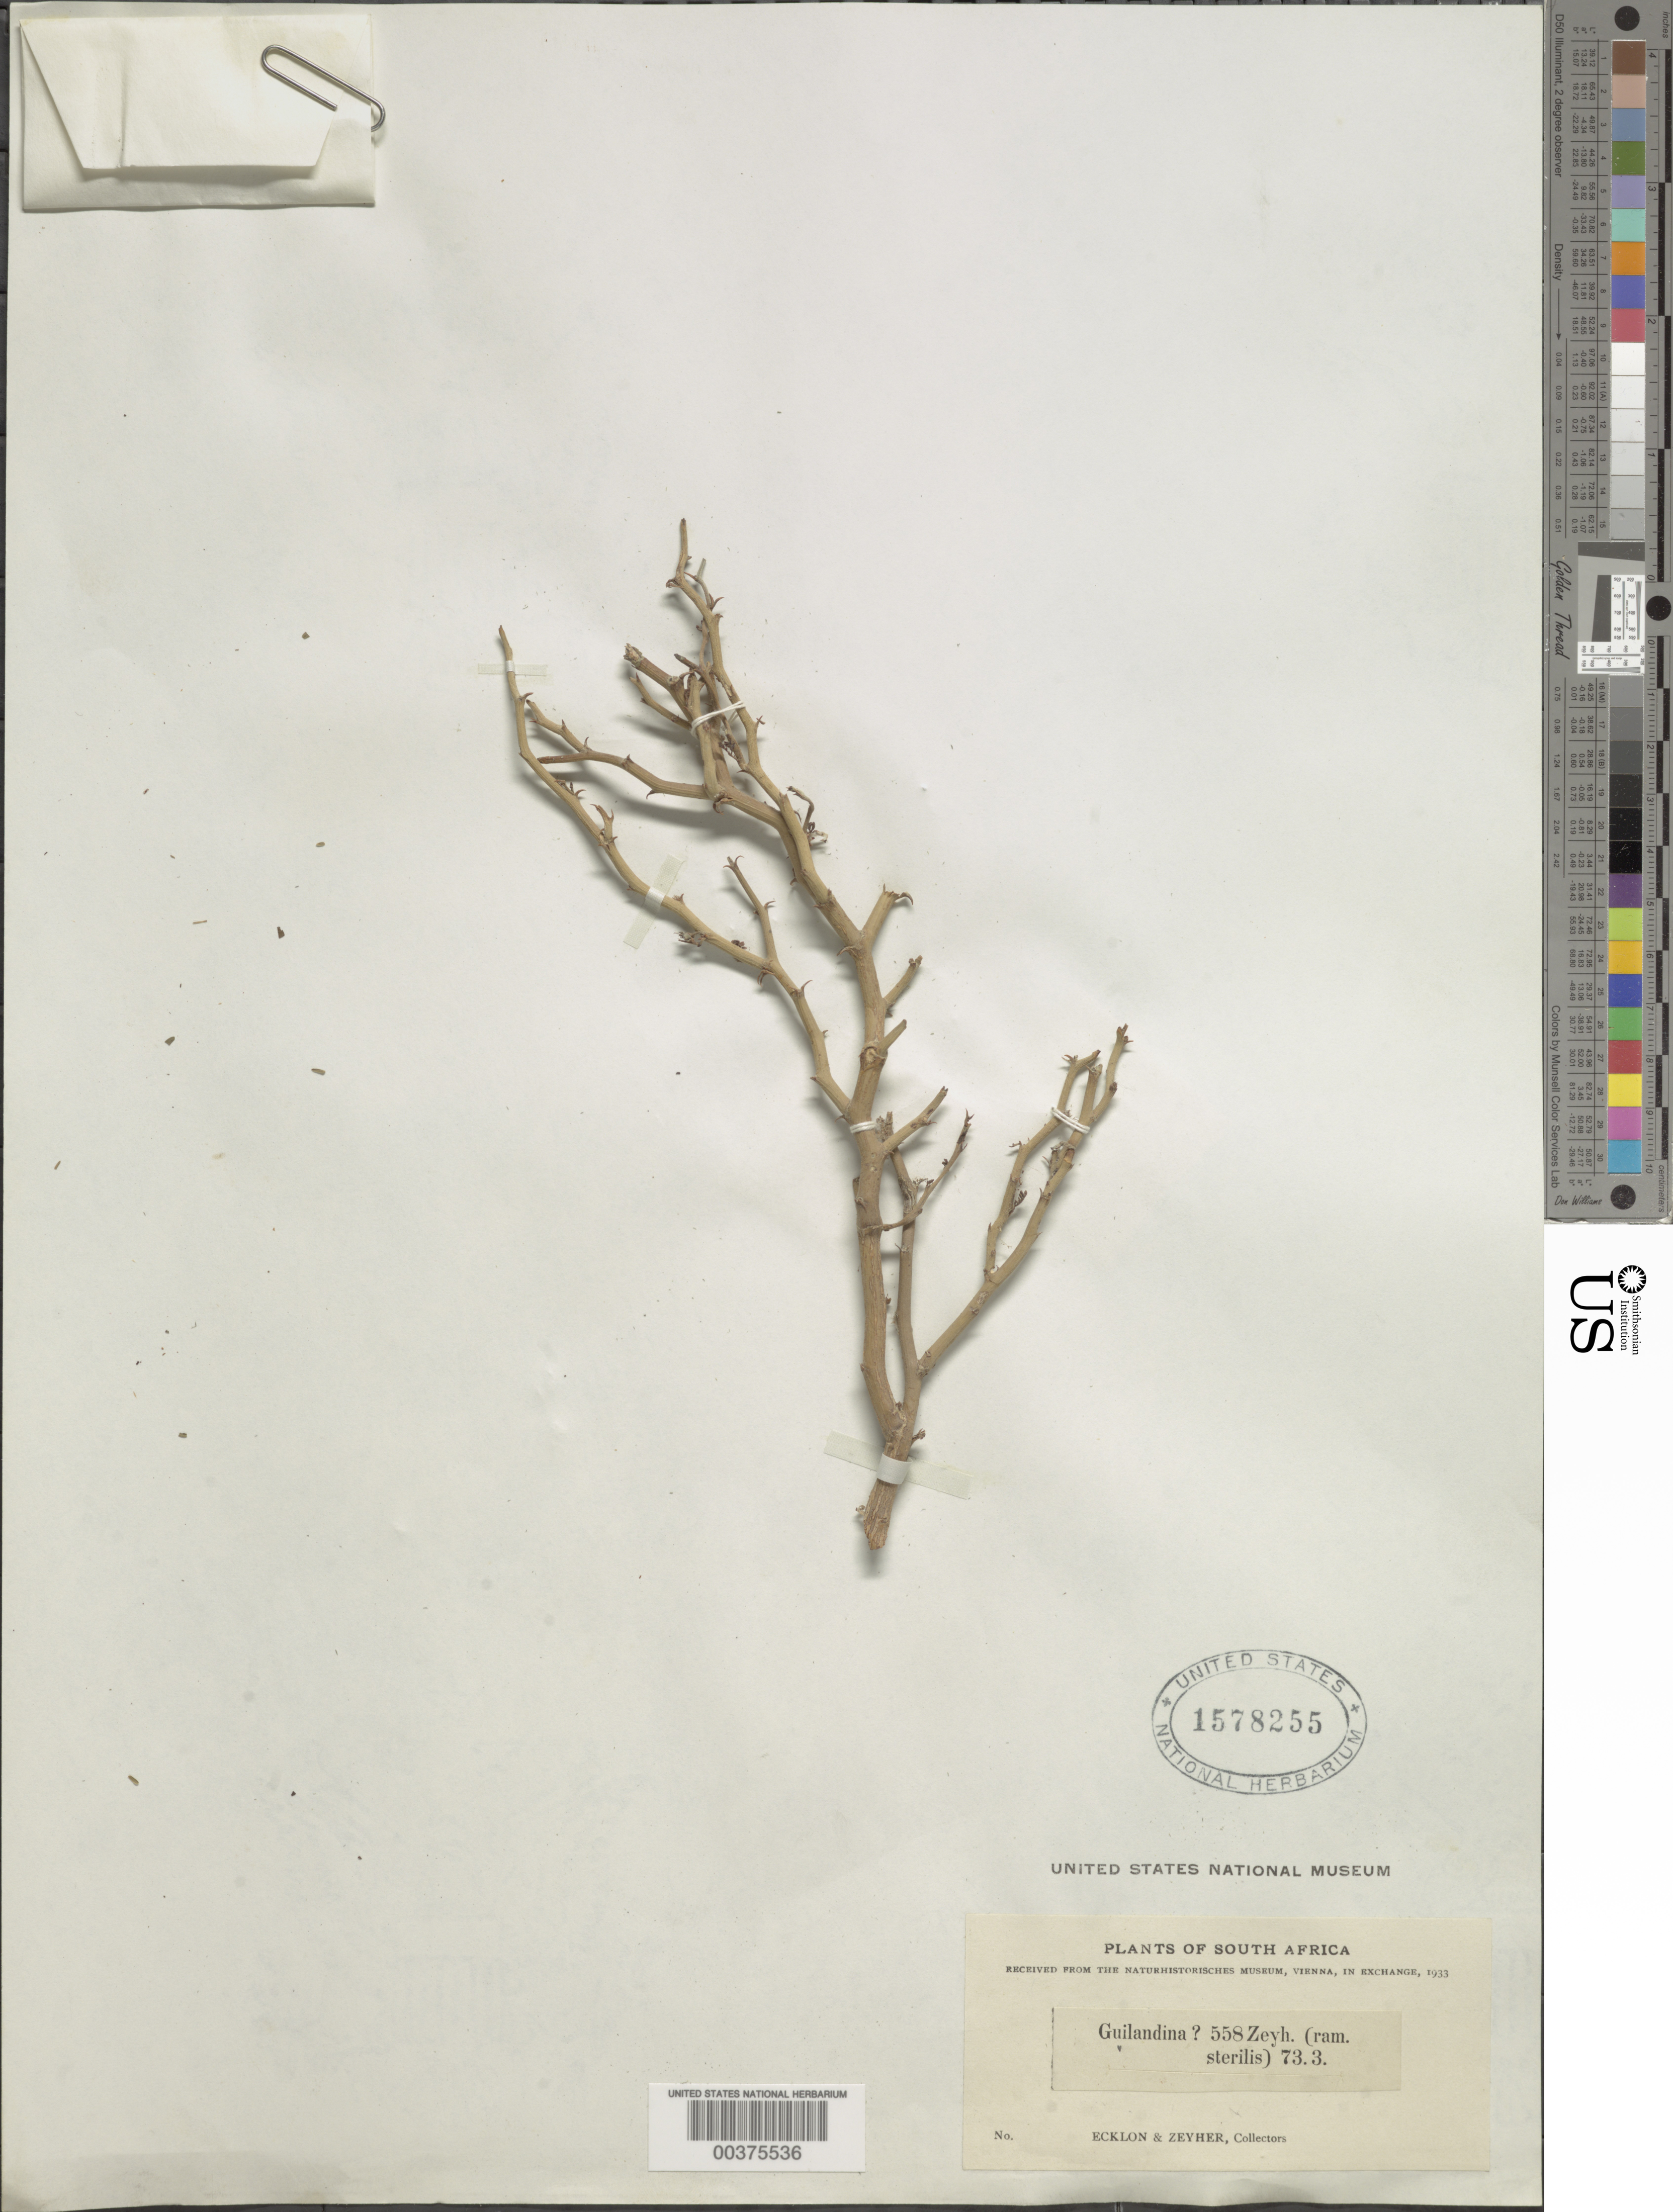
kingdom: Plantae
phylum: Tracheophyta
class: Magnoliopsida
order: Fabales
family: Fabaceae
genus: Parkinsonia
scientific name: Parkinsonia sp.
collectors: C. F. Ecklon & C. Zeyher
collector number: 558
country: South Africa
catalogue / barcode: US 1578255